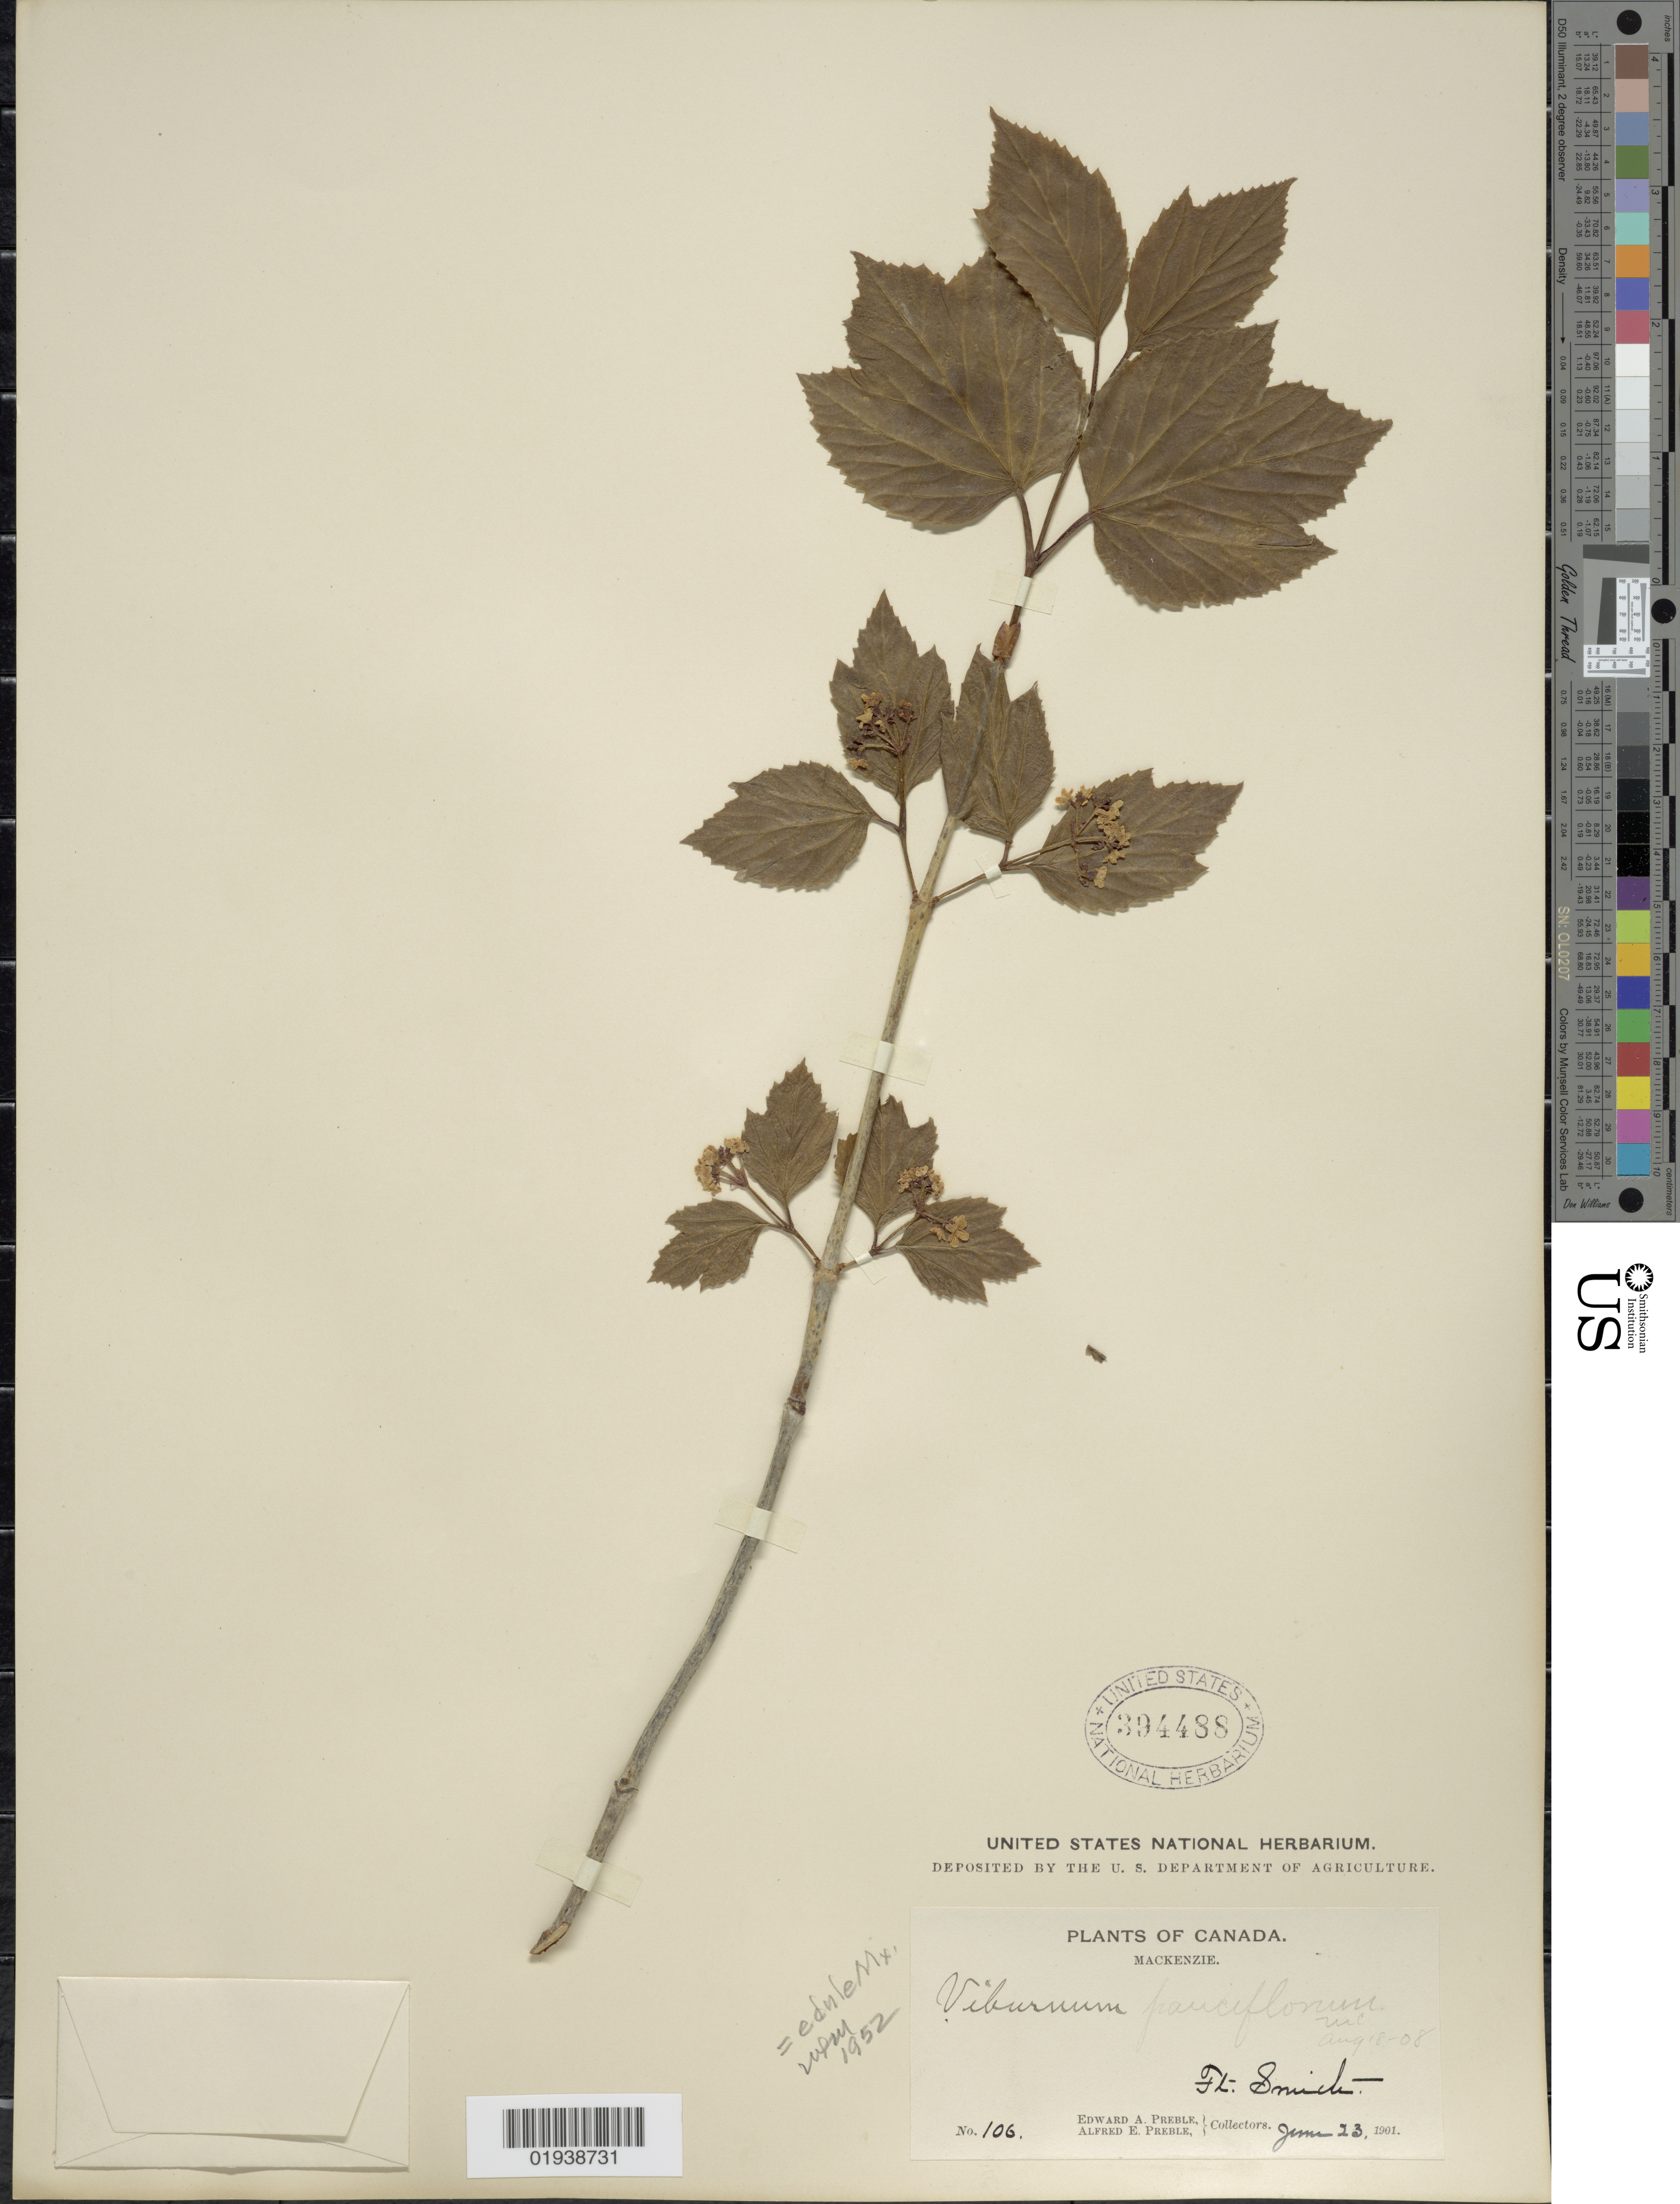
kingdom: Plantae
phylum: Tracheophyta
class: Magnoliopsida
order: Dipsacales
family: Viburnaceae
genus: Viburnum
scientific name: Viburnum edule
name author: (Michx.) Raf.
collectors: E. Preble & A. Preble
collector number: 106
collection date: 1901-06-23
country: Canada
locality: Mackenzie. Ft. Smith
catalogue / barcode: US 394488